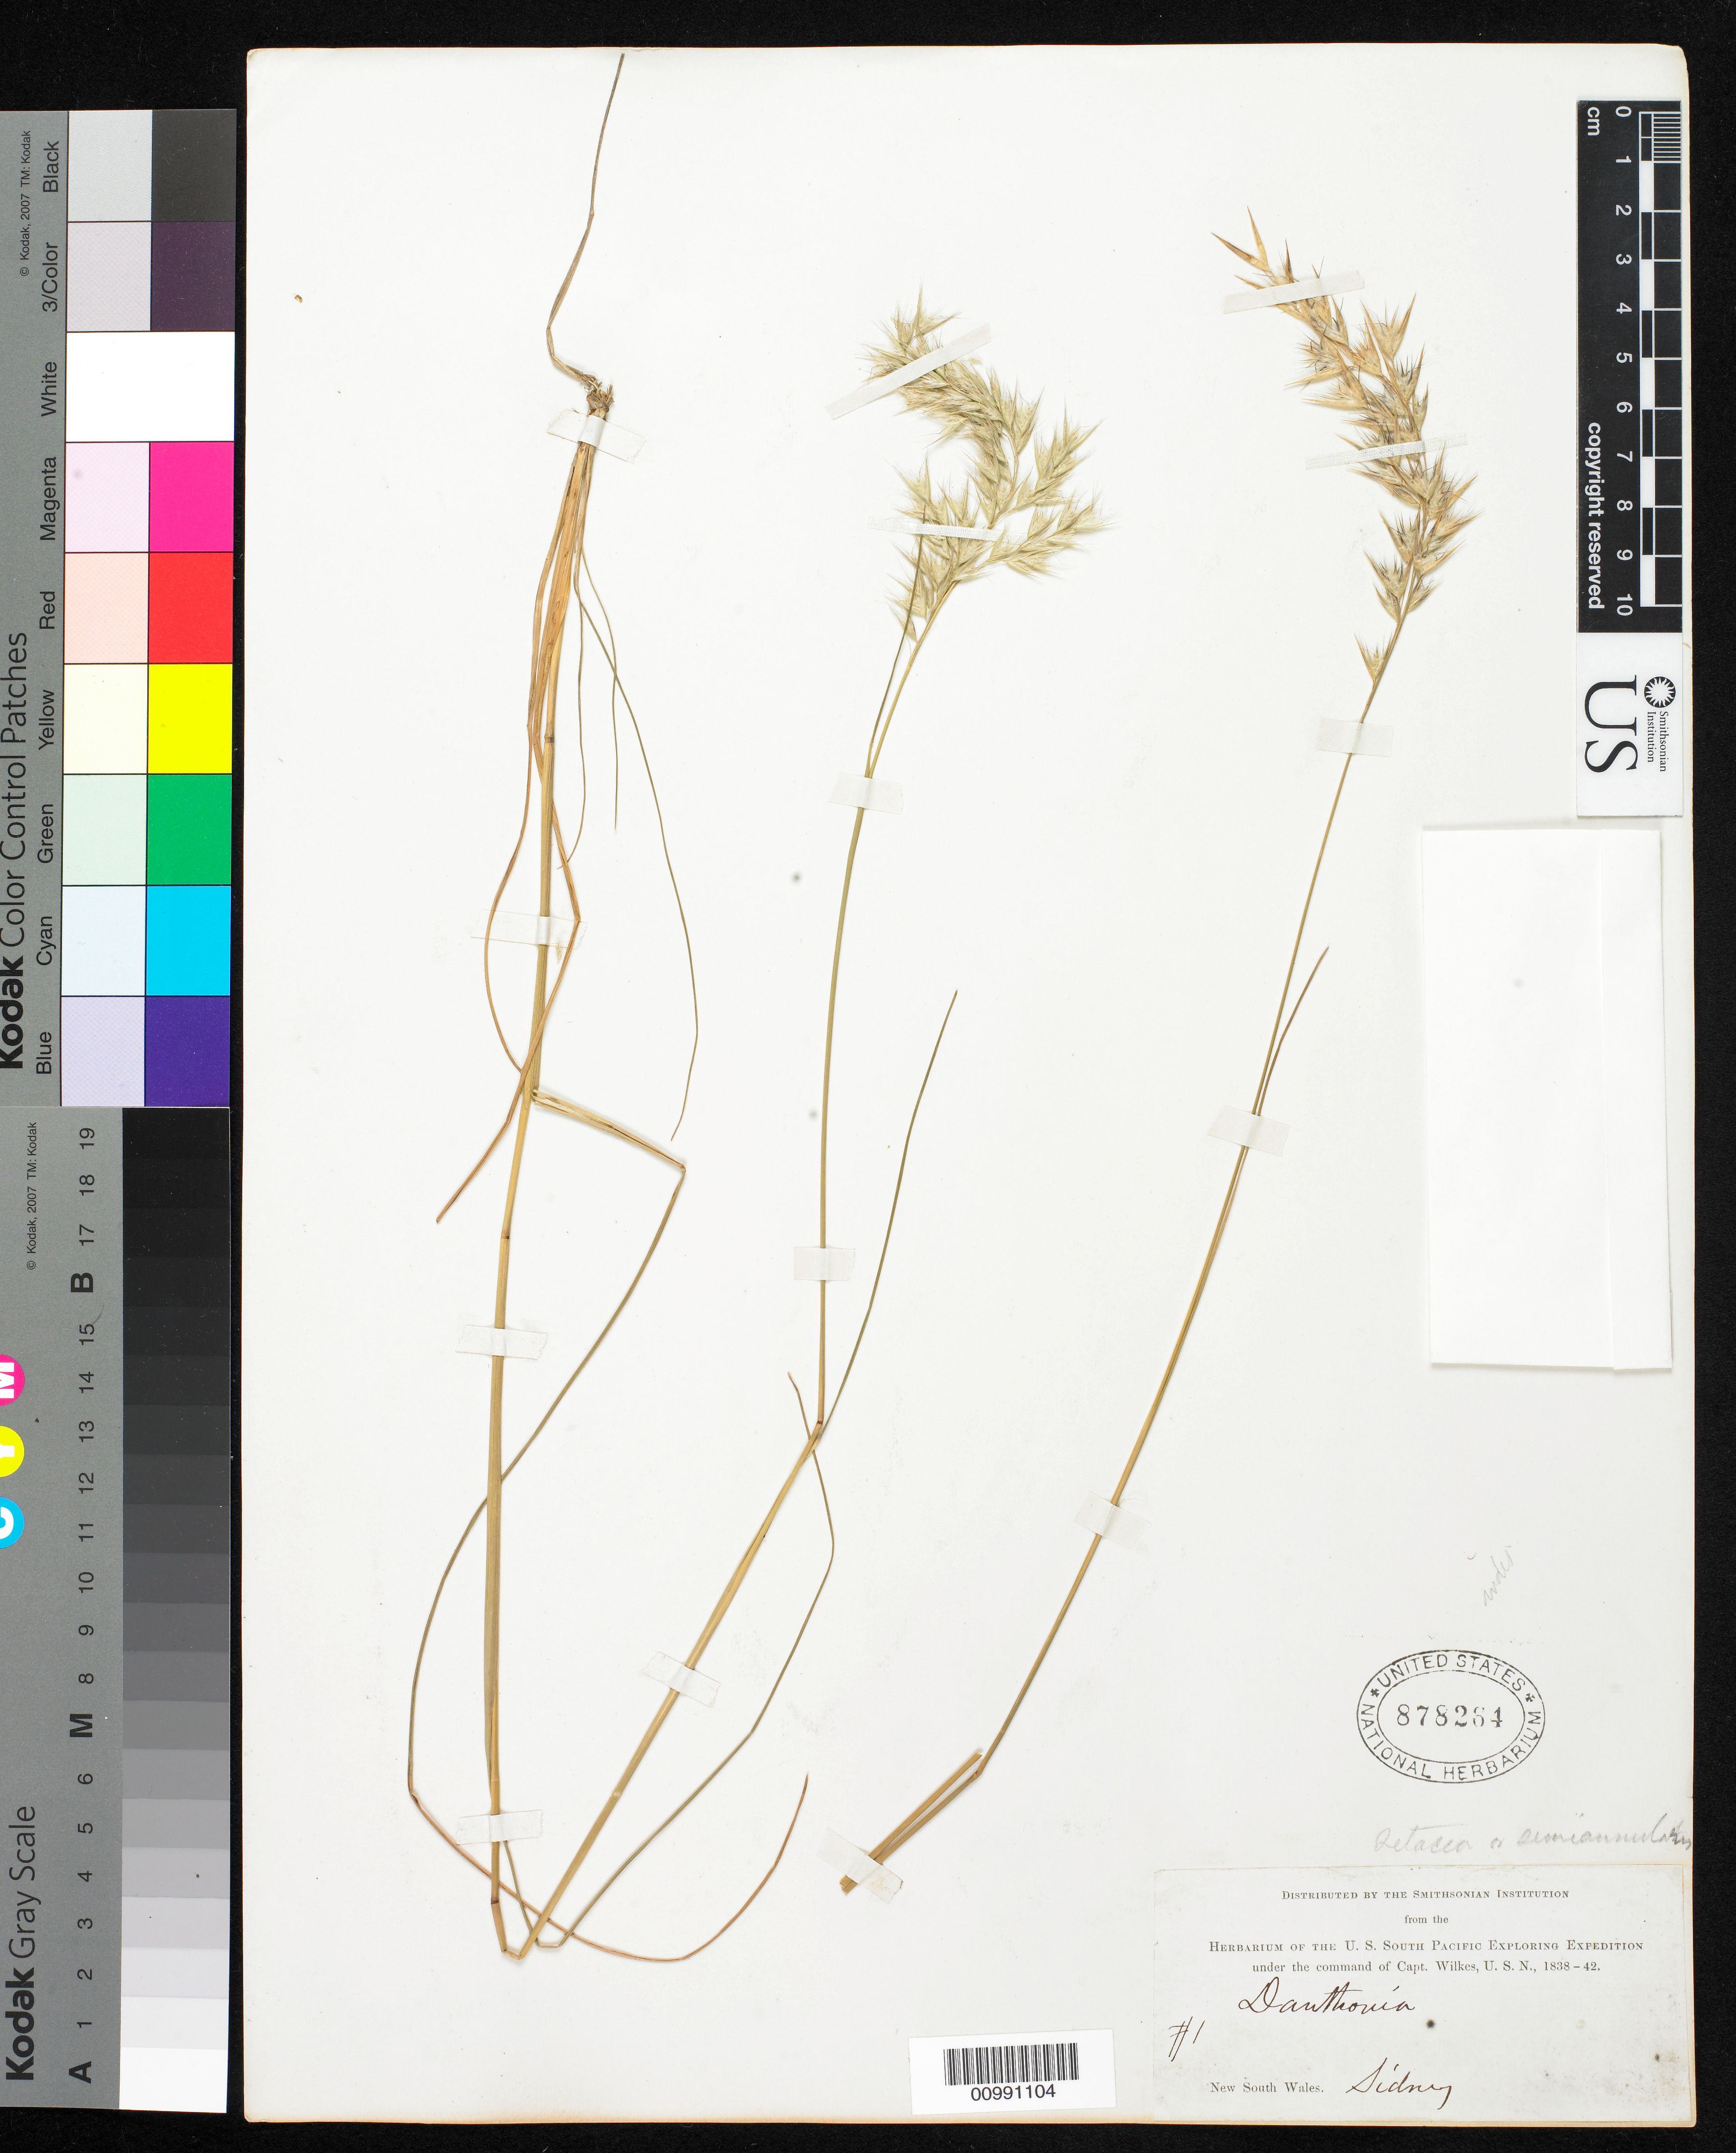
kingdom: Plantae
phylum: Tracheophyta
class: Liliopsida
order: Poales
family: Poaceae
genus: Danthonia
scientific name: Danthonia sp.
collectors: Wilkes Explor. Exped.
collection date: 1838/1842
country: Australia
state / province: New South Wales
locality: Sydney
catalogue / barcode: US 878264